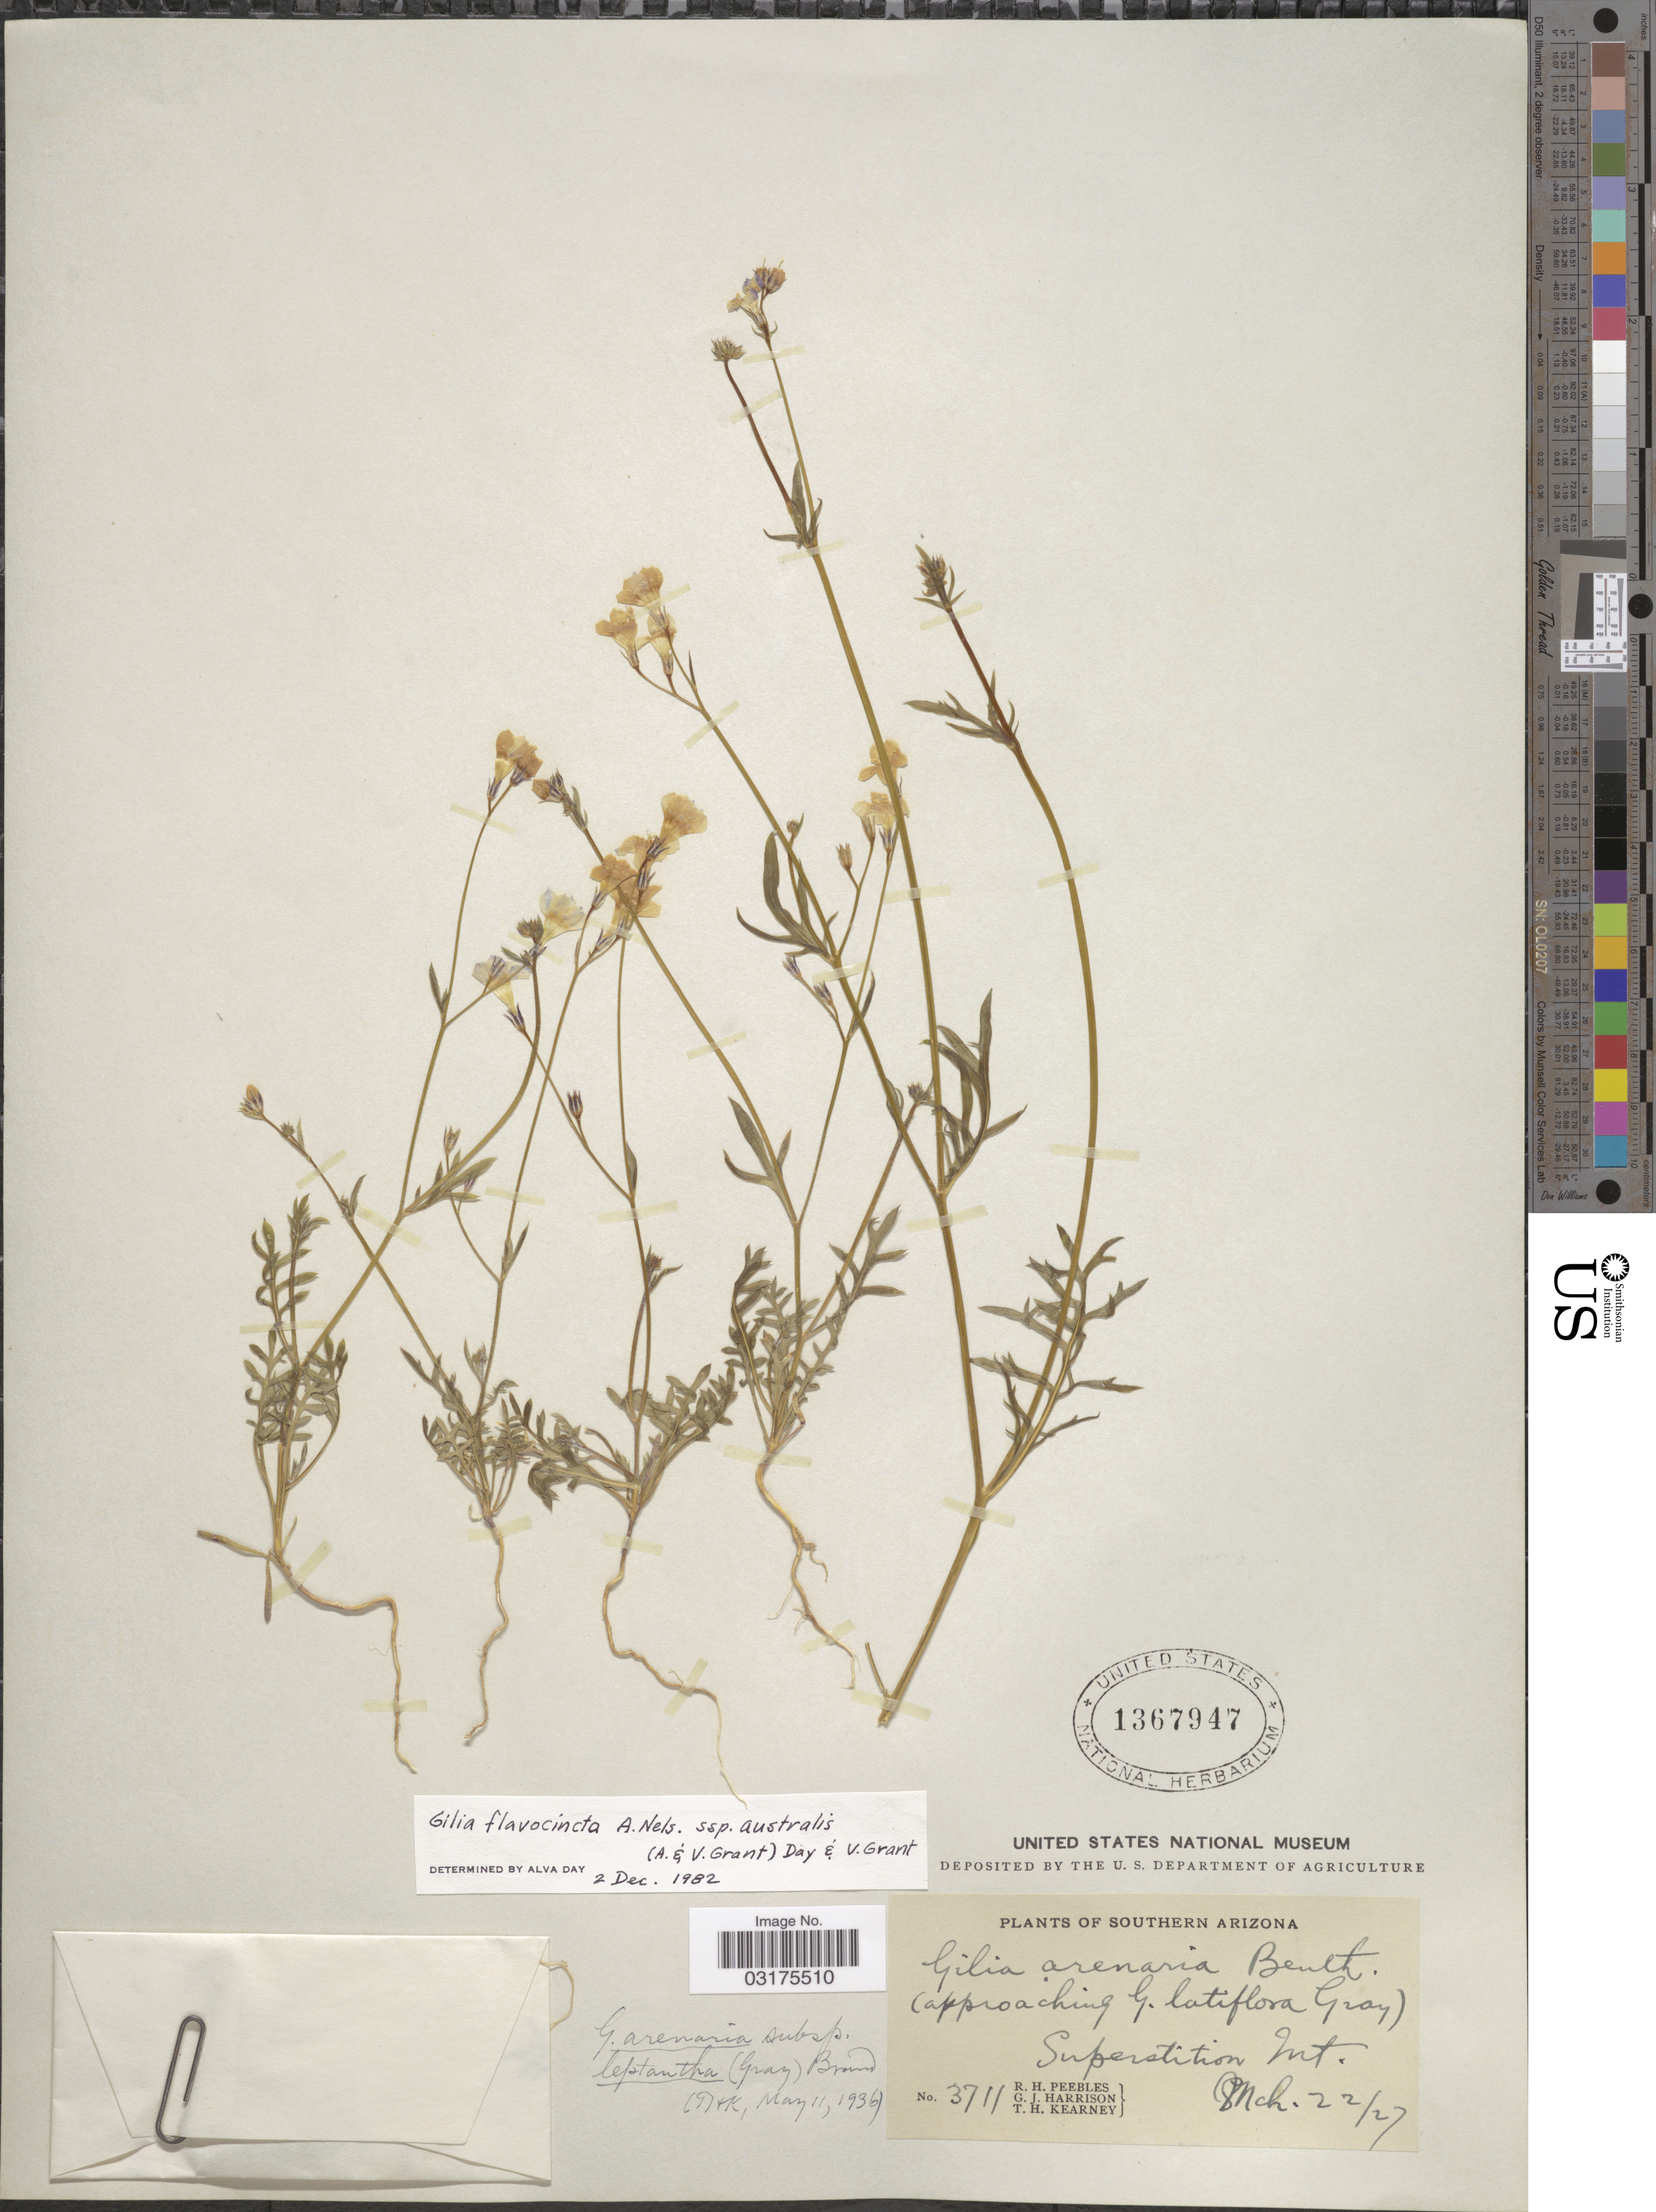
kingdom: Plantae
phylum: Tracheophyta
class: Magnoliopsida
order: Ericales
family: Polemoniaceae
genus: Gilia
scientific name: Gilia flavocincta subsp. australis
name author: A. Nelson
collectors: R. H. Peebles, G. J. Harrison & T. H. Kearney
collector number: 3711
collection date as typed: Transcribed d/m/y: 22/3/27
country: United States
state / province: Arizona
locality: Southern Arizona, Superstition Int.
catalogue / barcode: US 1367947